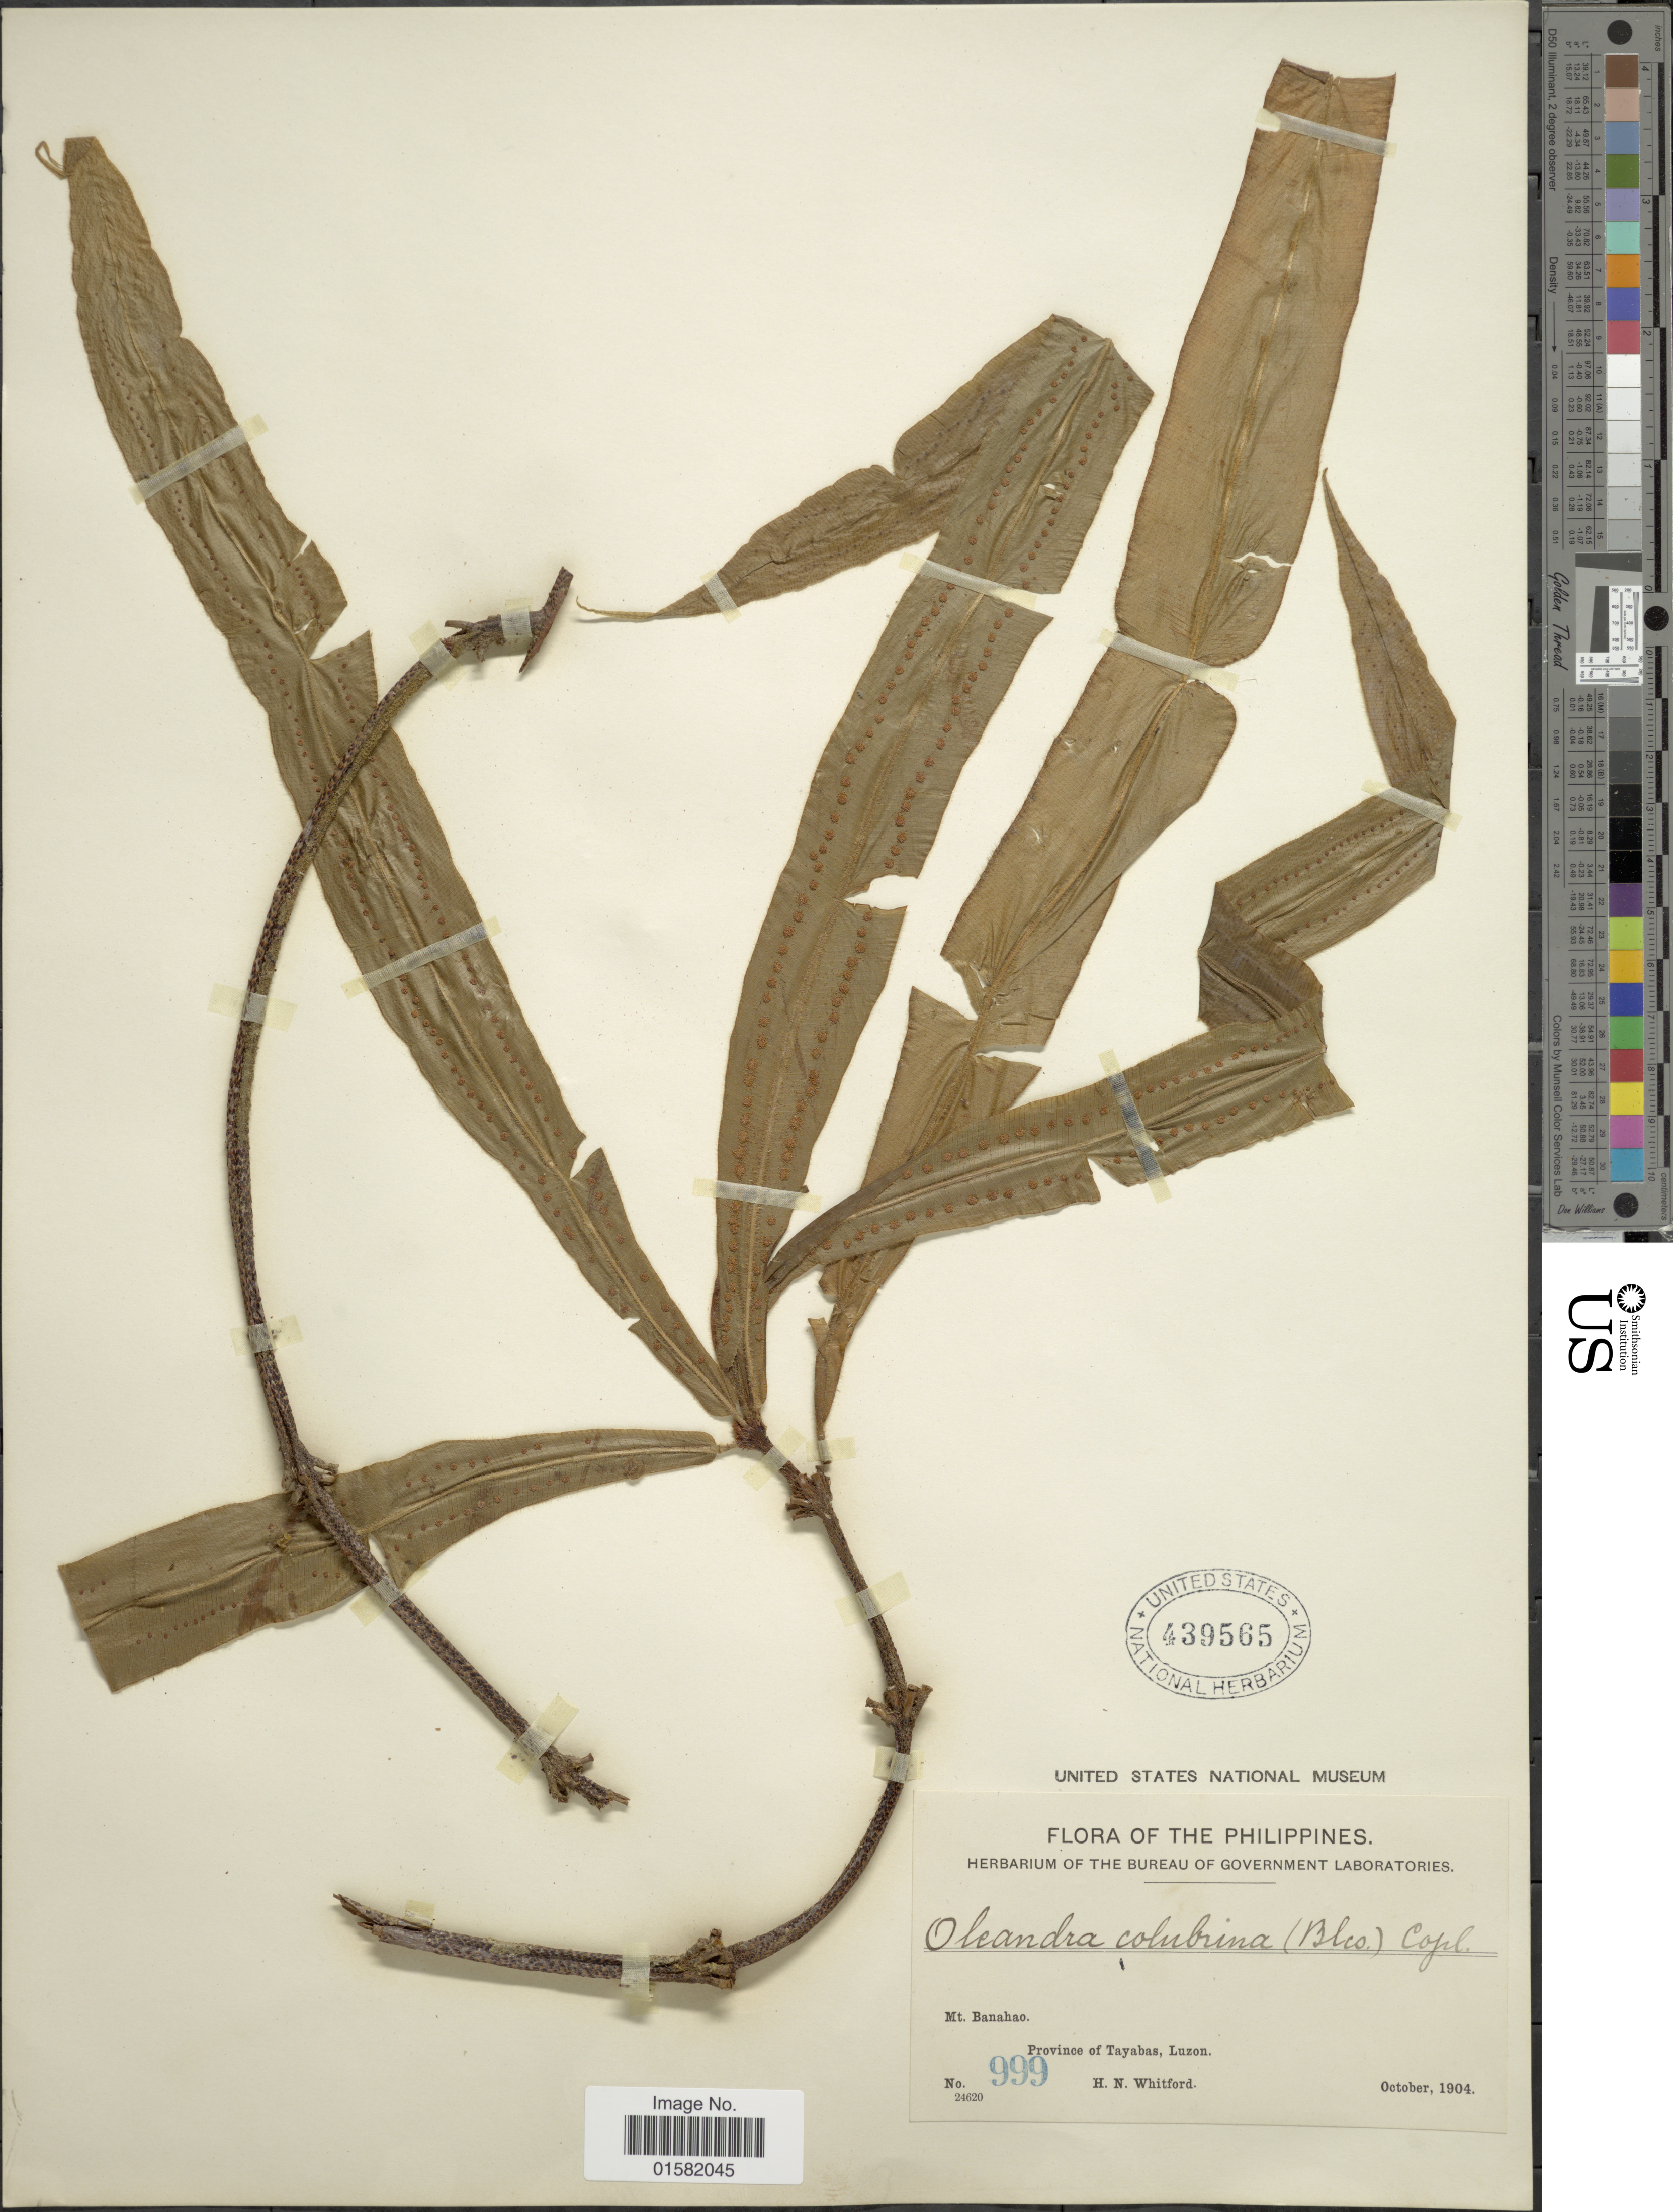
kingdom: Plantae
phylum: Tracheophyta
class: Polypodiopsida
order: Polypodiales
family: Oleandraceae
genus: Oleandra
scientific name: Oleandra maquilingensis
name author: Copel.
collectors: H. N. Whitford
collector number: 999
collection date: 1904-10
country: Philippines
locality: The Philippines, Mt. Banahao, Province of Tayabas, Luzon.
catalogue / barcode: US 439565